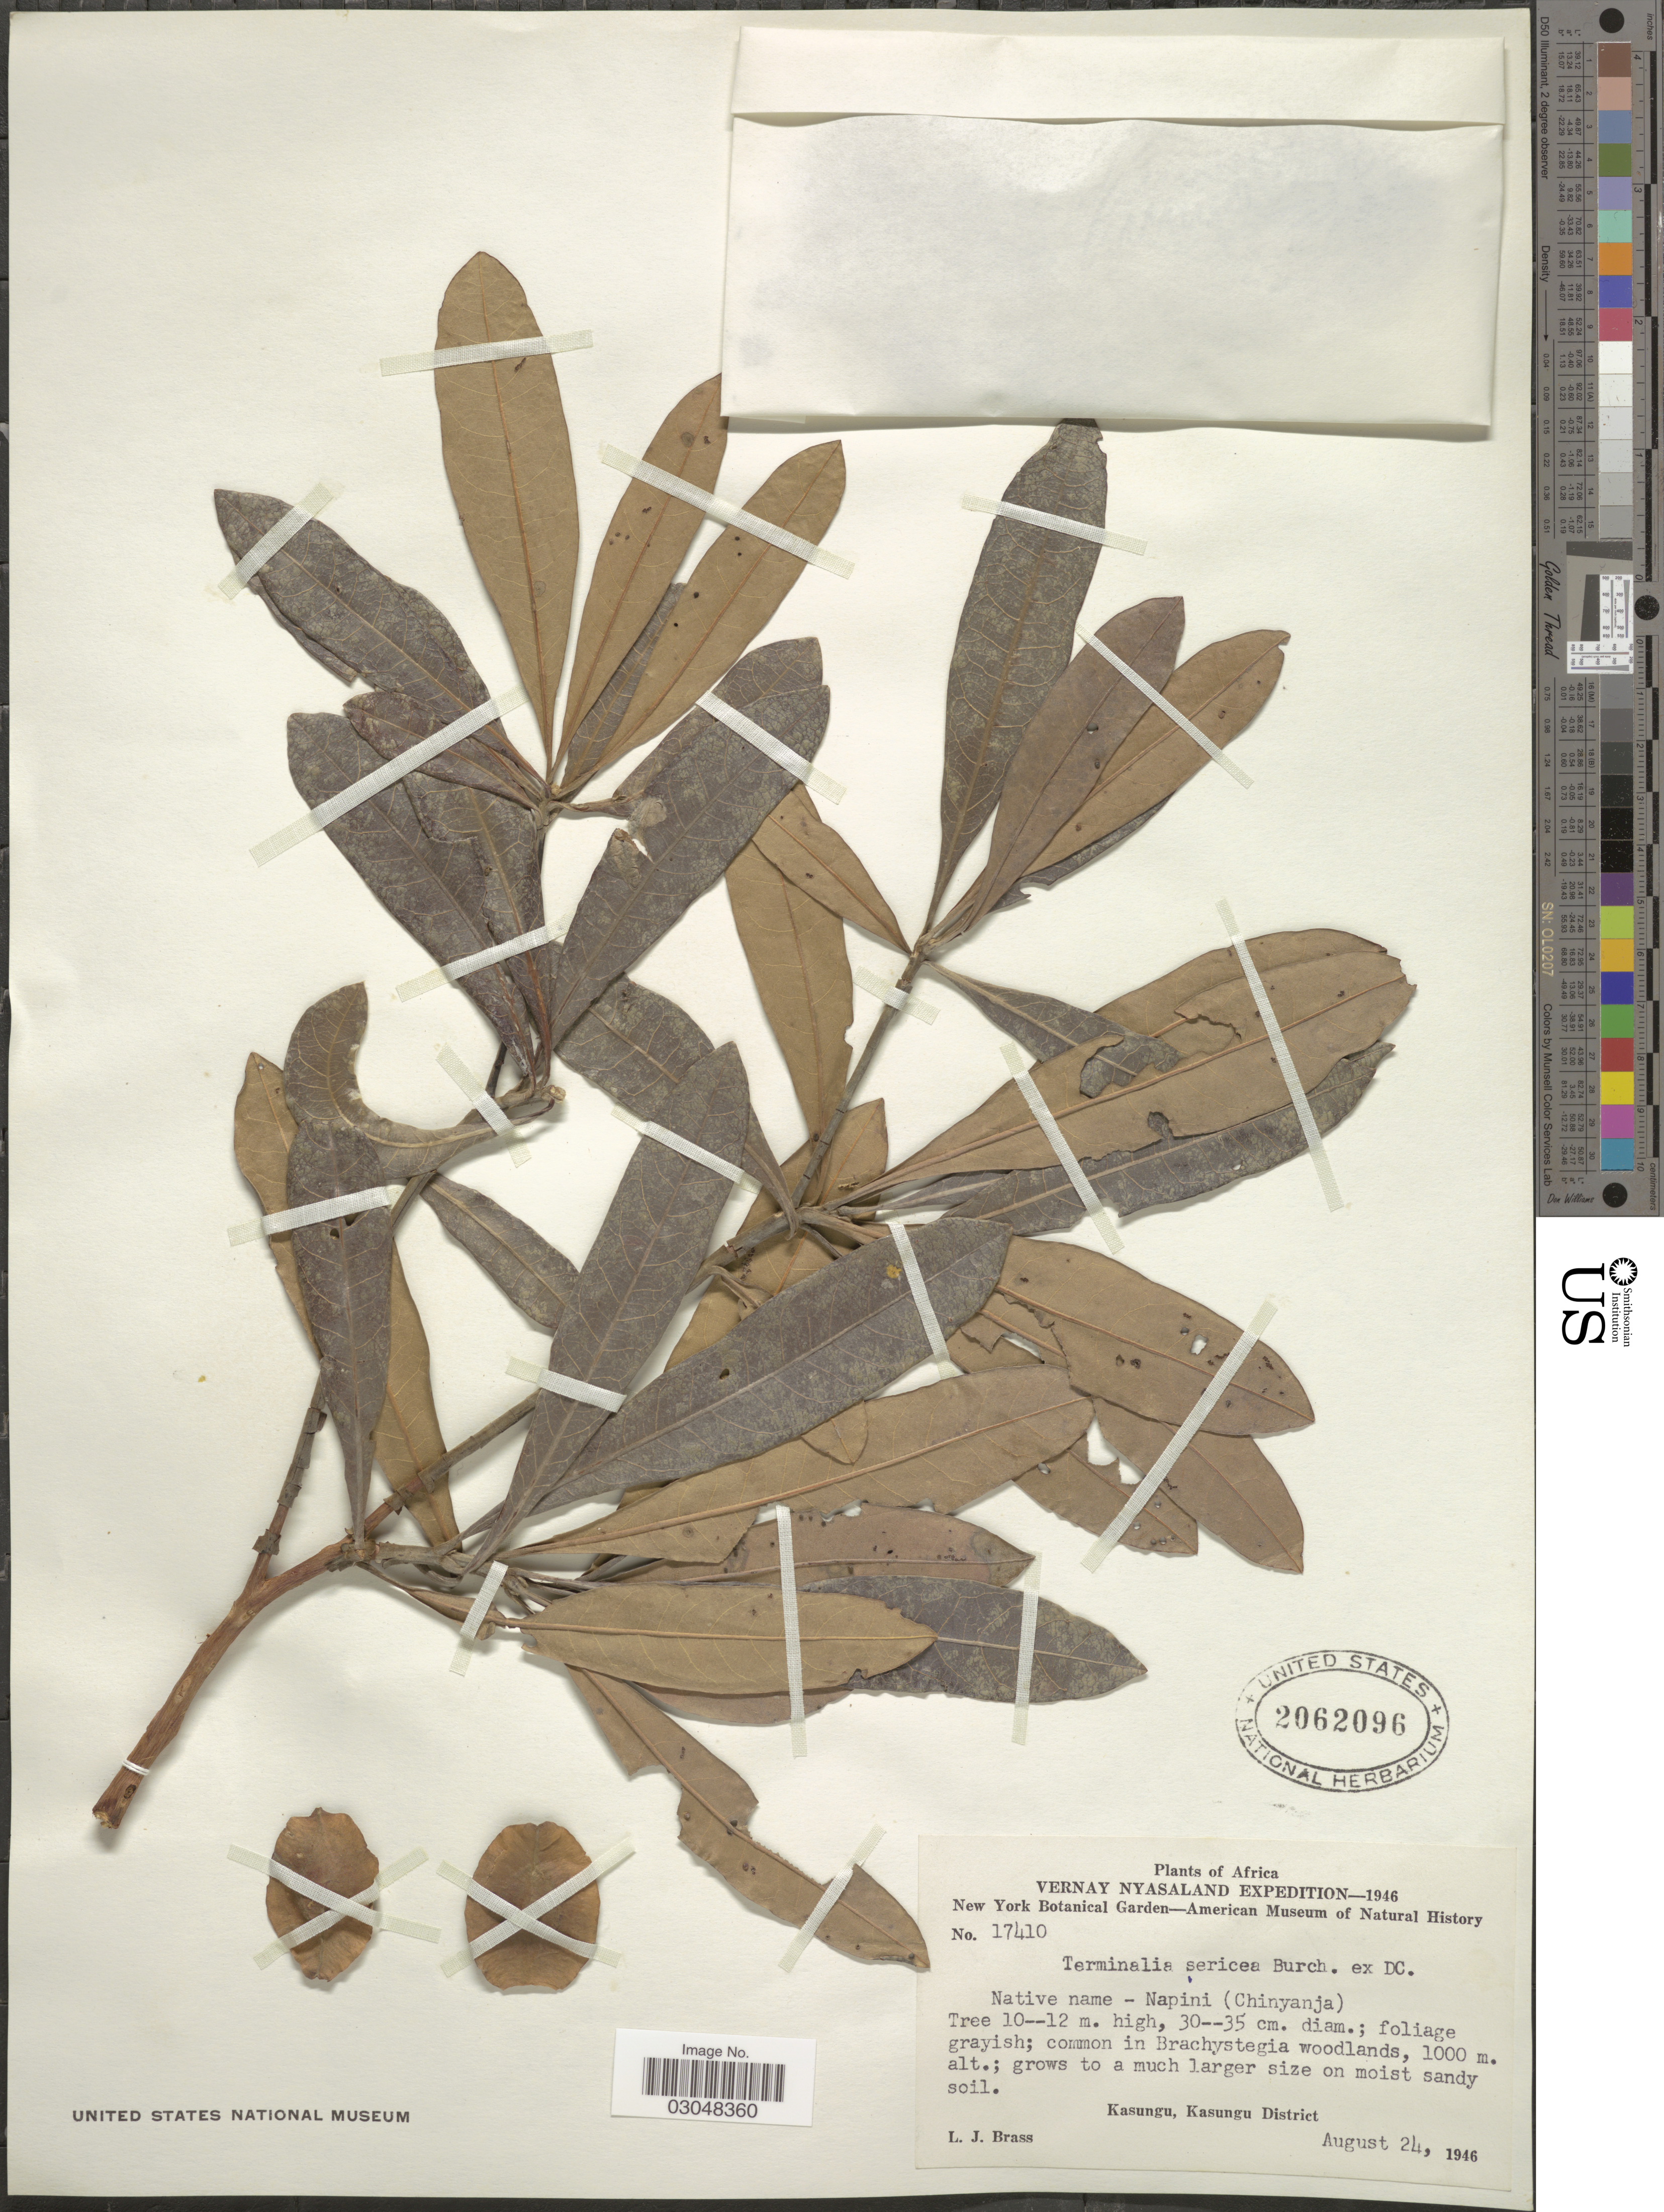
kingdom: Plantae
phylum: Tracheophyta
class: Magnoliopsida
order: Myrtales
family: Combretaceae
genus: Terminalia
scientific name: Terminalia sericea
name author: D.G. Burch ex DC.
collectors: L. J. Brass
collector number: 17410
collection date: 1946-08-24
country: Malawi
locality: Vernay Nyasaland. Kasungu, Kasungu District.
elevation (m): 1000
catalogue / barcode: US 2062096